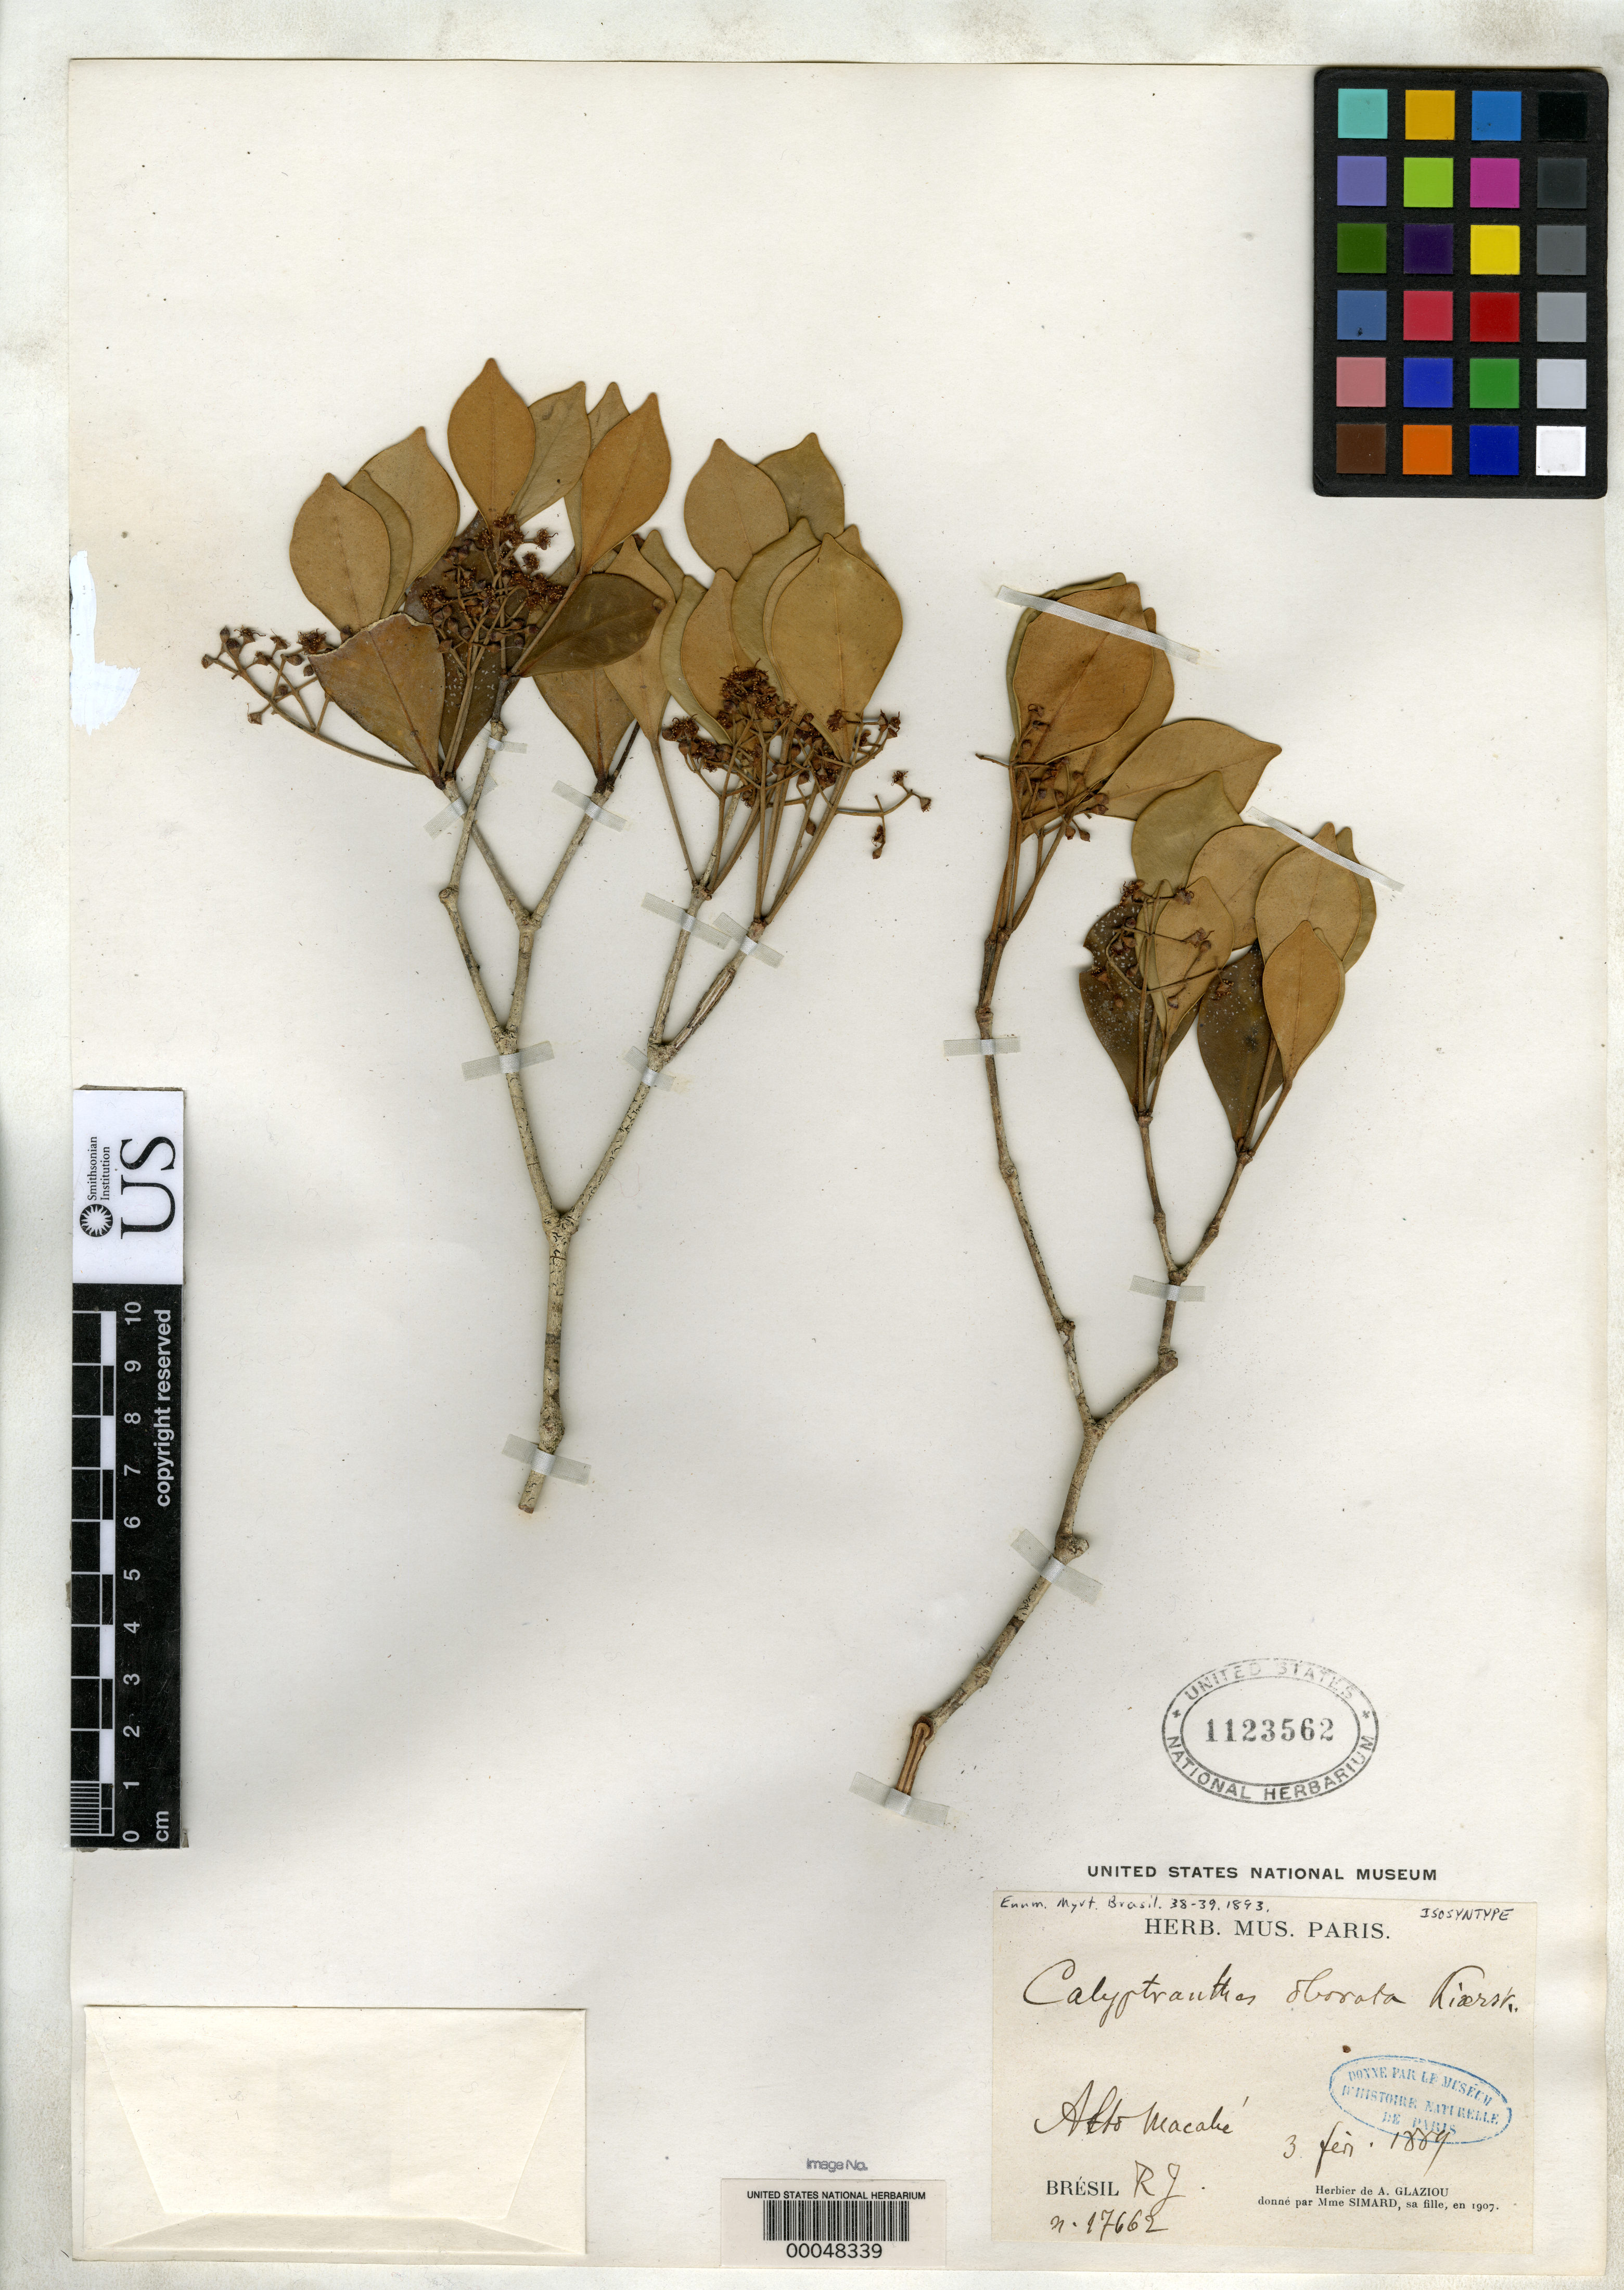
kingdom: Plantae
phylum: Tracheophyta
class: Magnoliopsida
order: Myrtales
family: Myrtaceae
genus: Calyptranthes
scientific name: Calyptranthes obovata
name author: Kiaersk.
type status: Isosyntype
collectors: ex herb. Glaziou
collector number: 17662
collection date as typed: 03 Feb 1889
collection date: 1889-02-03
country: Brazil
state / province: Rio de Janeiro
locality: Alto Macabe.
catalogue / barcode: US 1123562